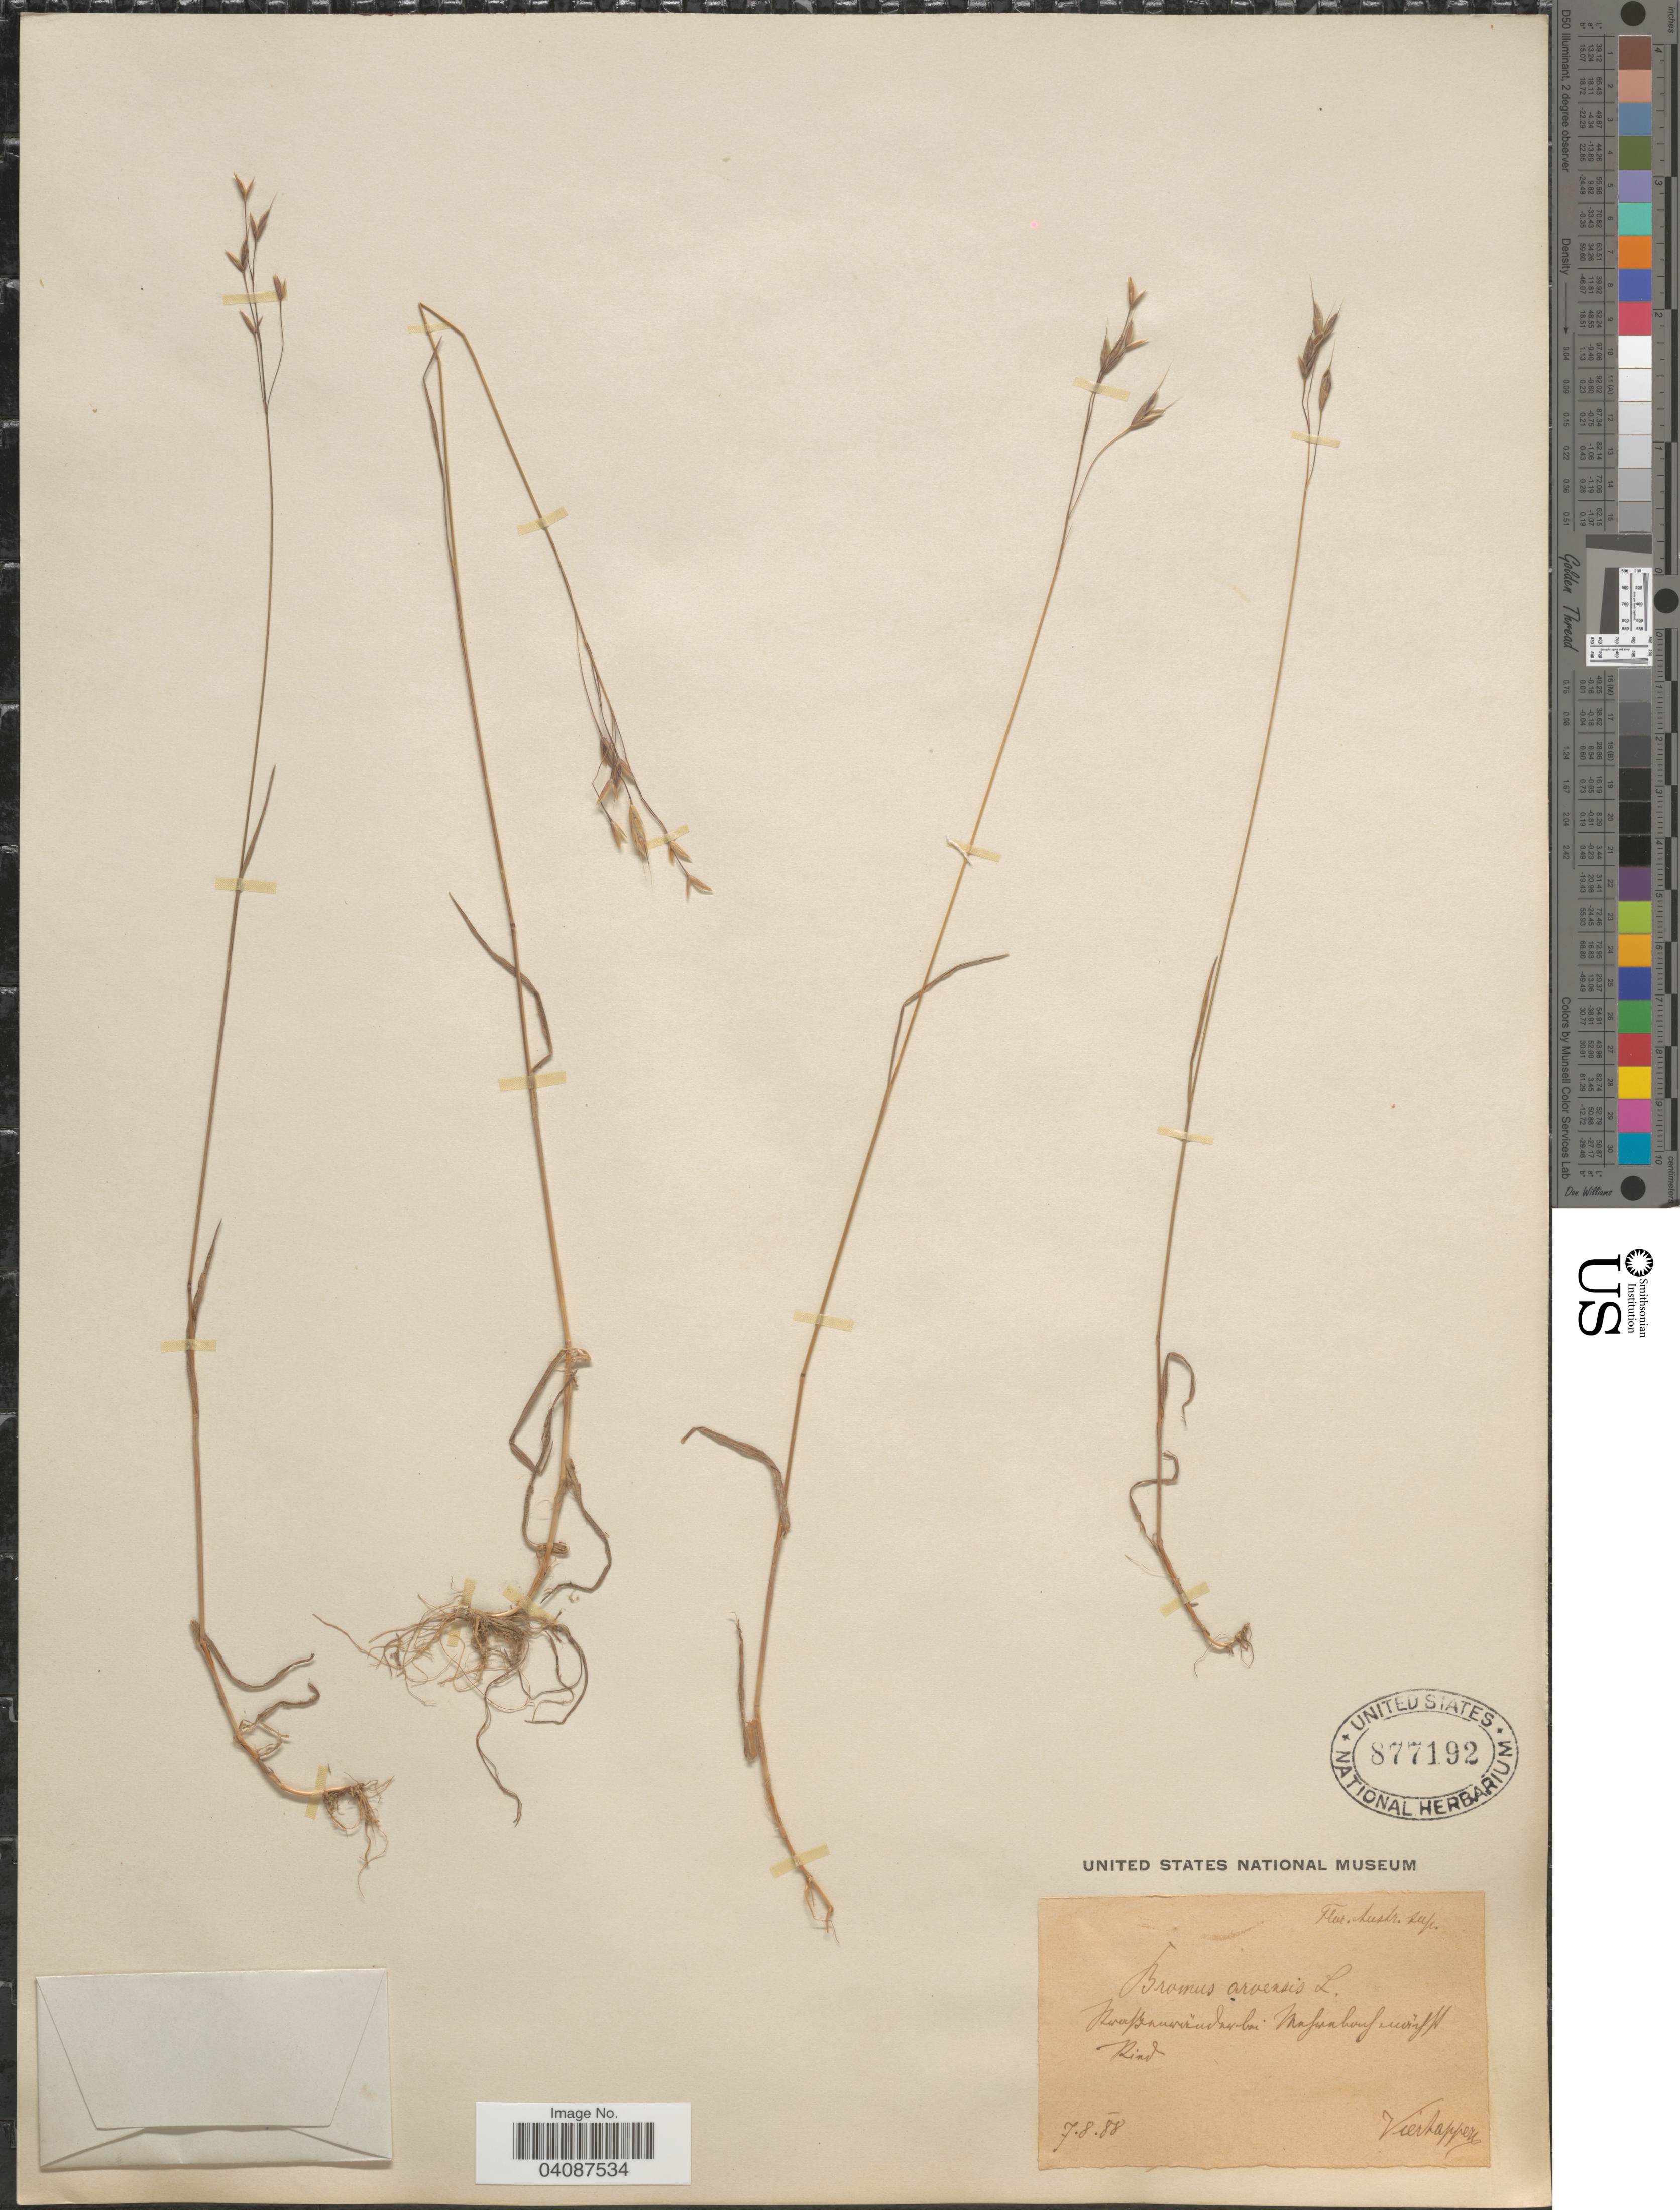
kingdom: Plantae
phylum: Tracheophyta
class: Liliopsida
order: Poales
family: Poaceae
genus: Bromus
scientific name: Bromus arvensis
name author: L.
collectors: Vierhapper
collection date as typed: Transcribed d/m/y: 7/8/88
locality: Austr. sup.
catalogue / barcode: US 877192